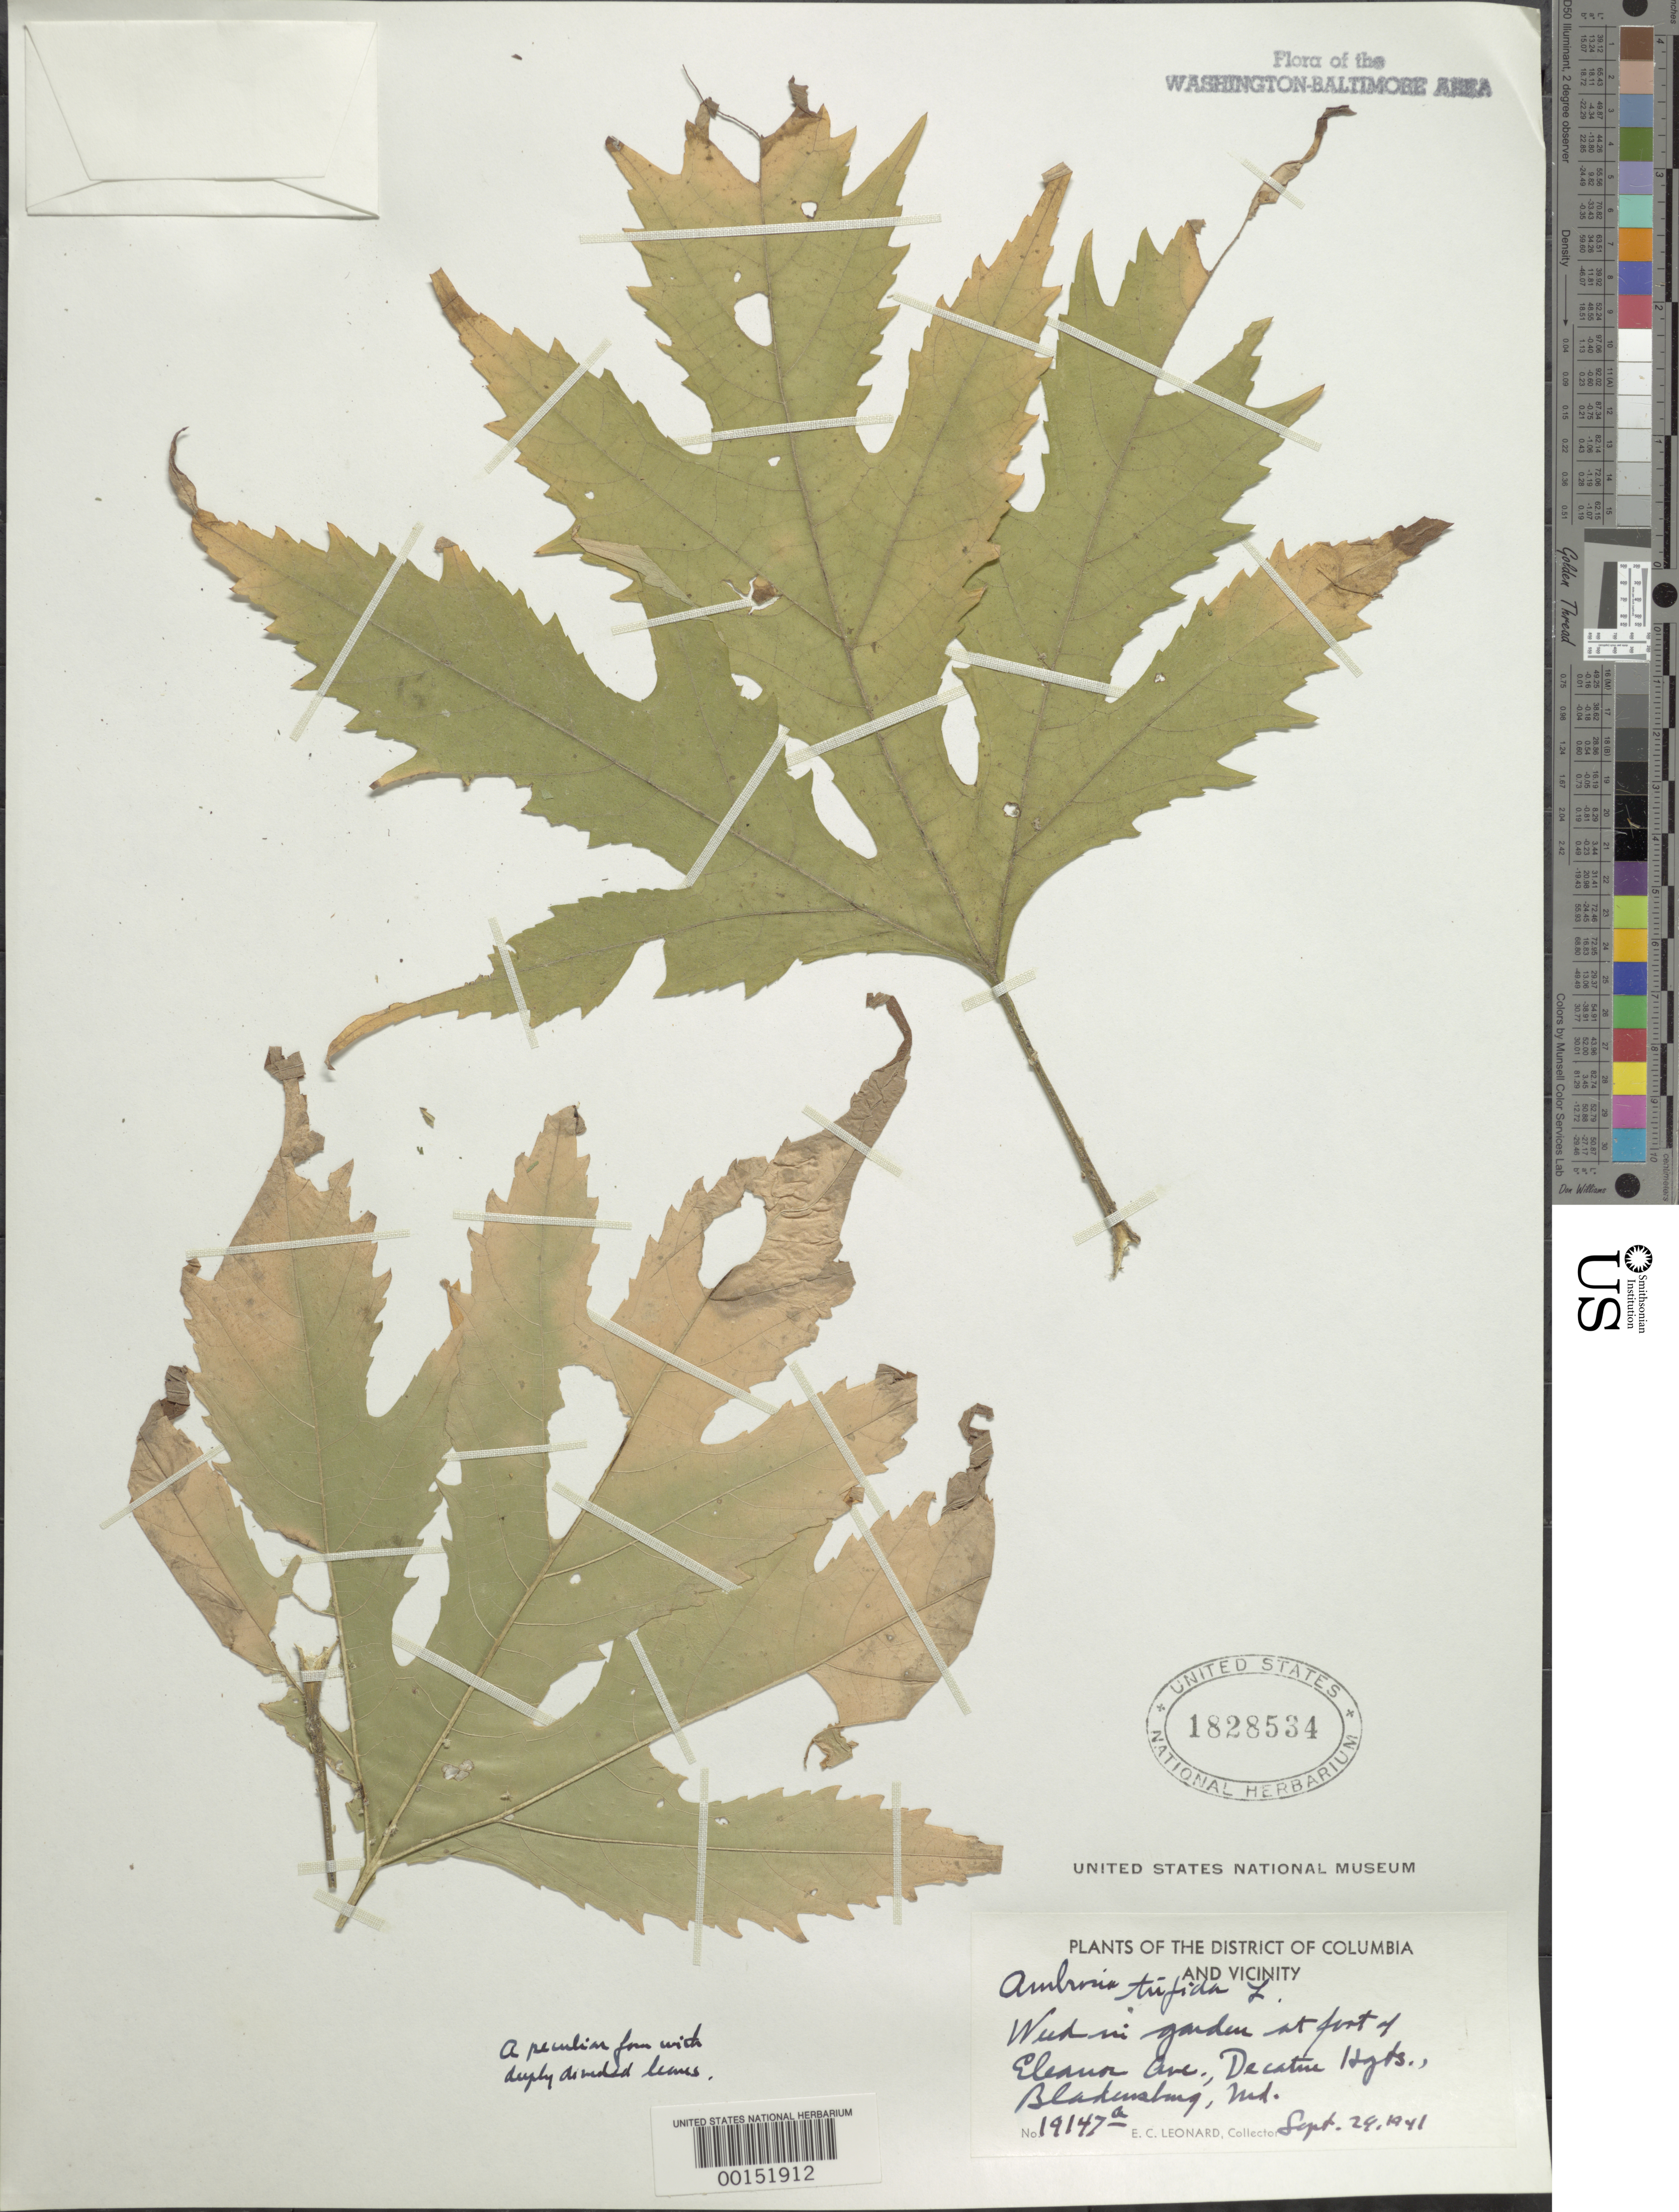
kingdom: Plantae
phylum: Tracheophyta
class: Magnoliopsida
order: Asterales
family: Asteraceae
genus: Ambrosia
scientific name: Ambrosia trifida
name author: L.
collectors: E. C. Leonard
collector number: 19147A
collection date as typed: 29 Sep 1941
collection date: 1941-09-29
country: United States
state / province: Maryland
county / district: Prince George's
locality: Decatur Heights Bladensburg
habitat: Garden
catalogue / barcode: US 1828534